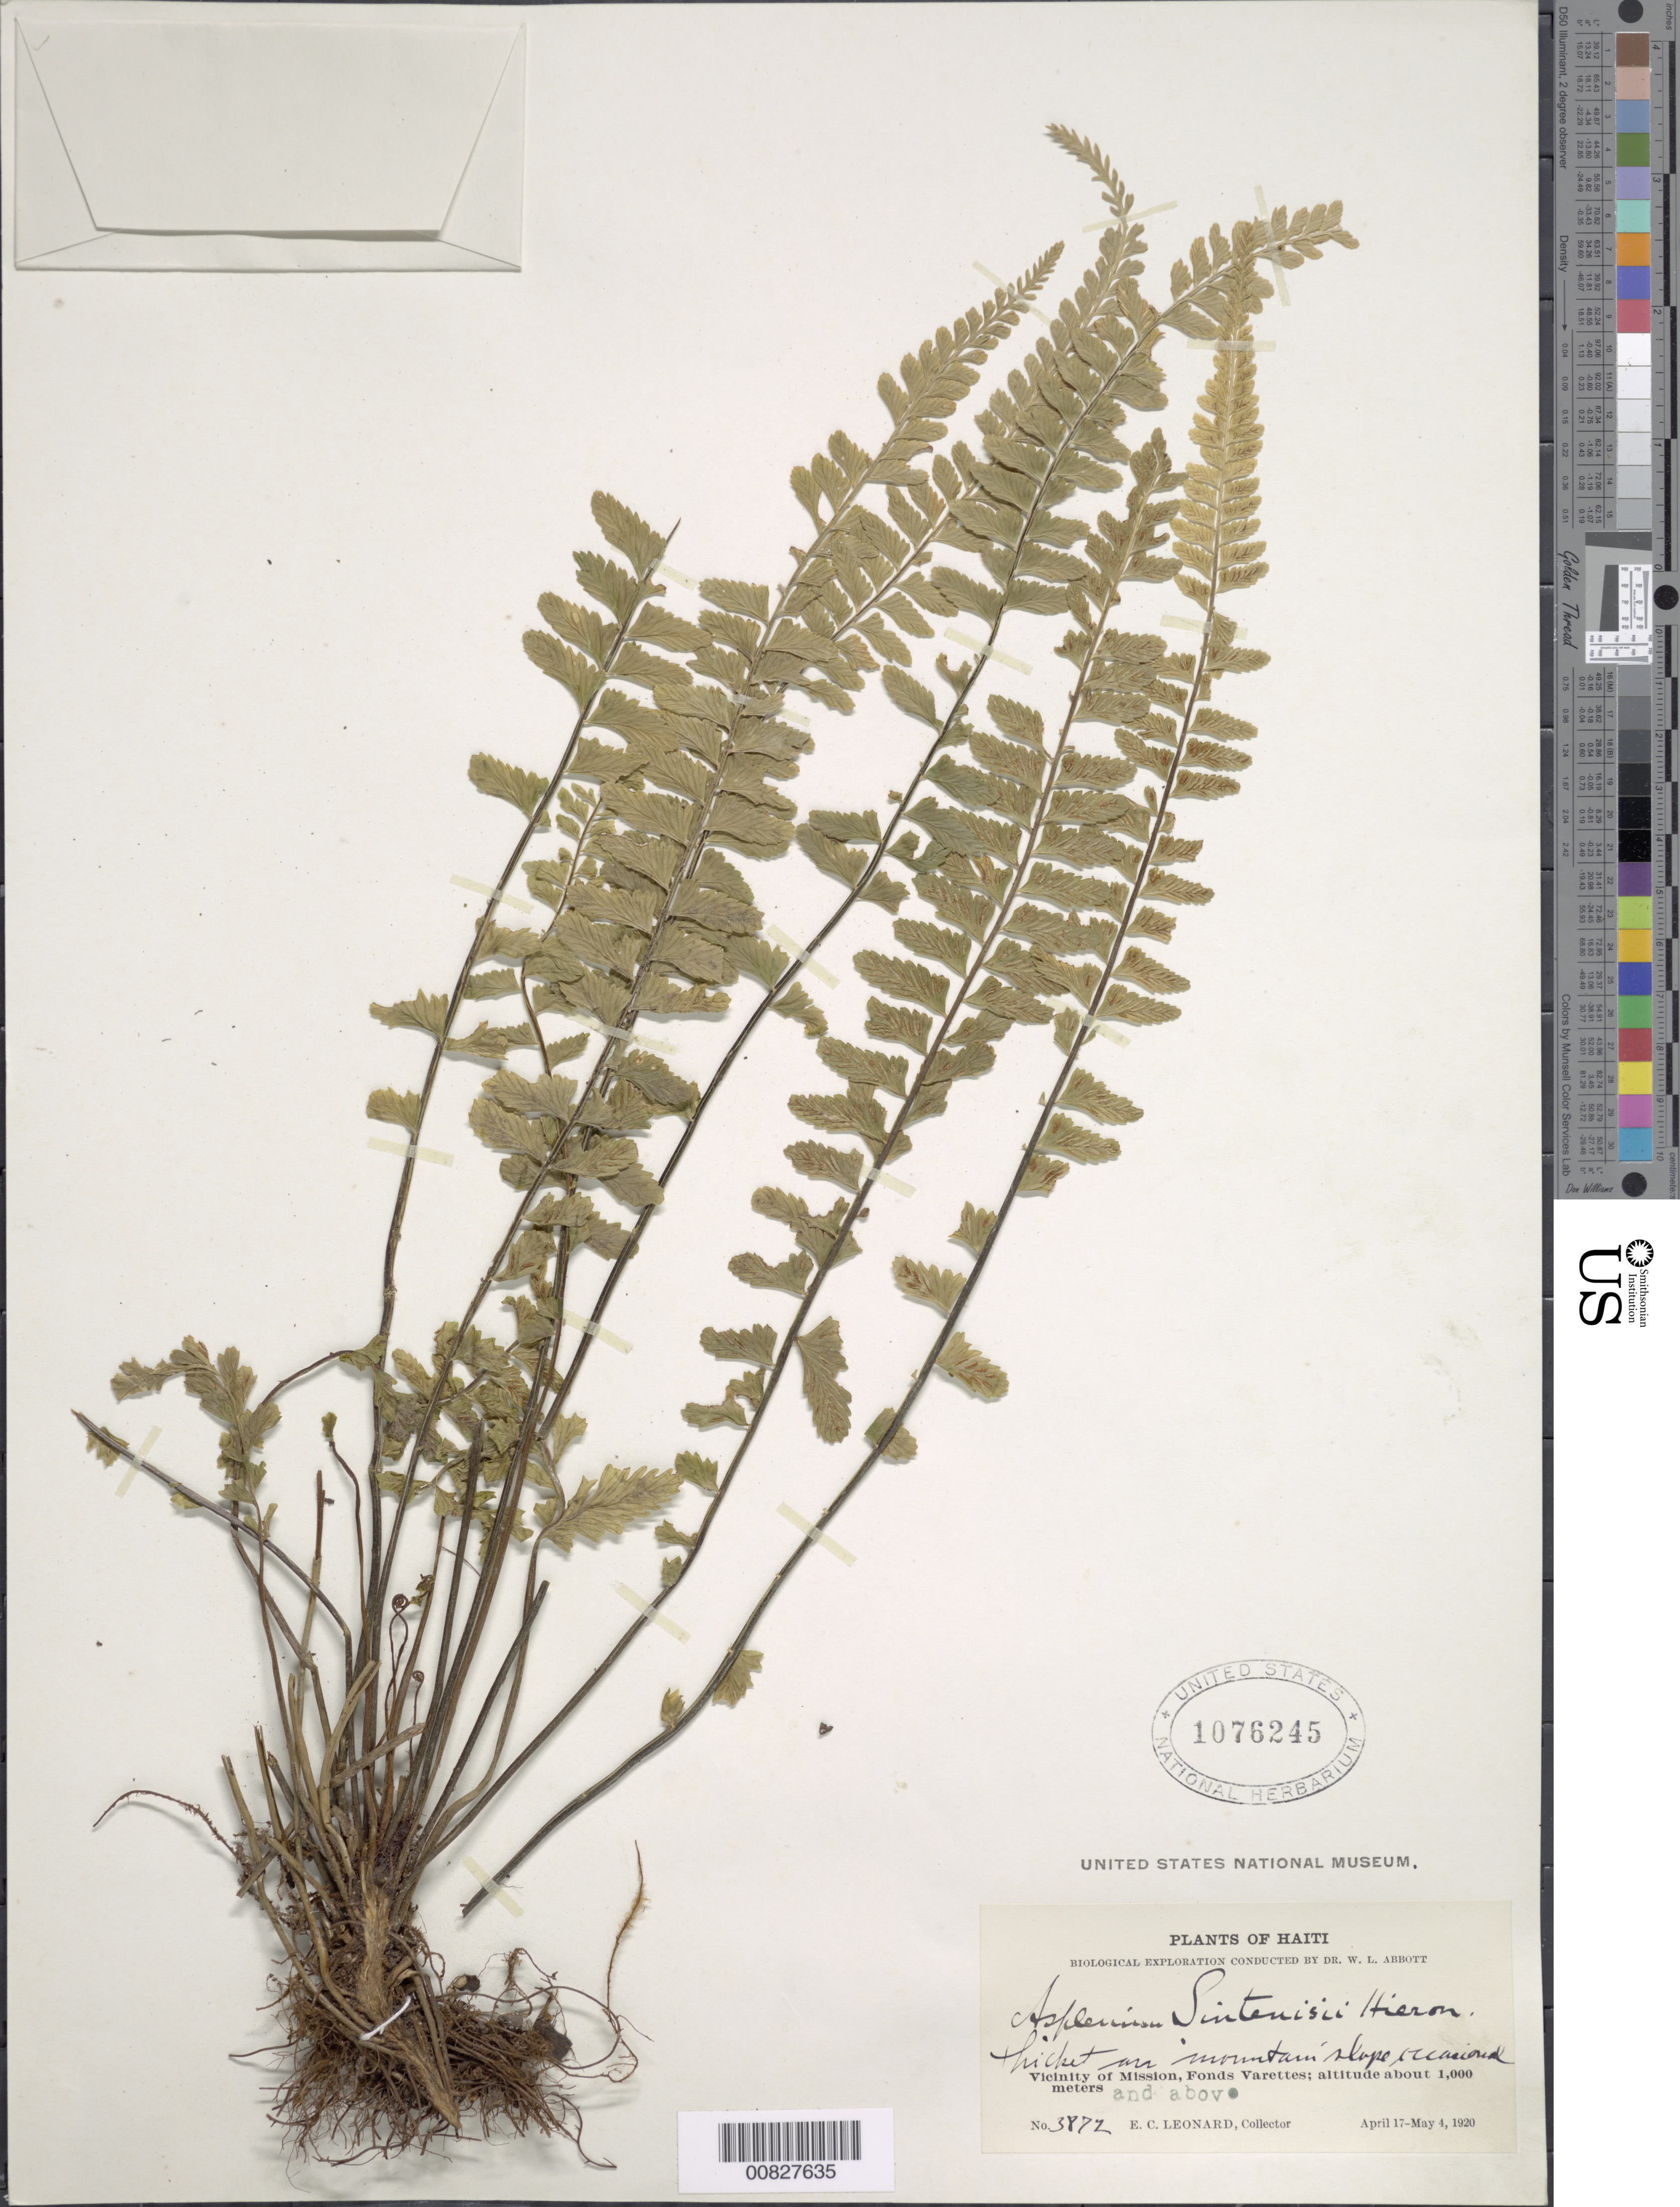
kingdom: Plantae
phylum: Tracheophyta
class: Polypodiopsida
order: Polypodiales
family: Aspleniaceae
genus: Asplenium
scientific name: Asplenium rhomboidale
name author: Desv.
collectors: E. C. Leonard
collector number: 3872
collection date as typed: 17 Apr 1920 to 04 May 1920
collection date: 1920-04-17/1920-05-04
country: Haiti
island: Hispaniola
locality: Fonds Varettes, vicinity Mission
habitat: Thicket on mountain slope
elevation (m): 1000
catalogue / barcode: US 1076245